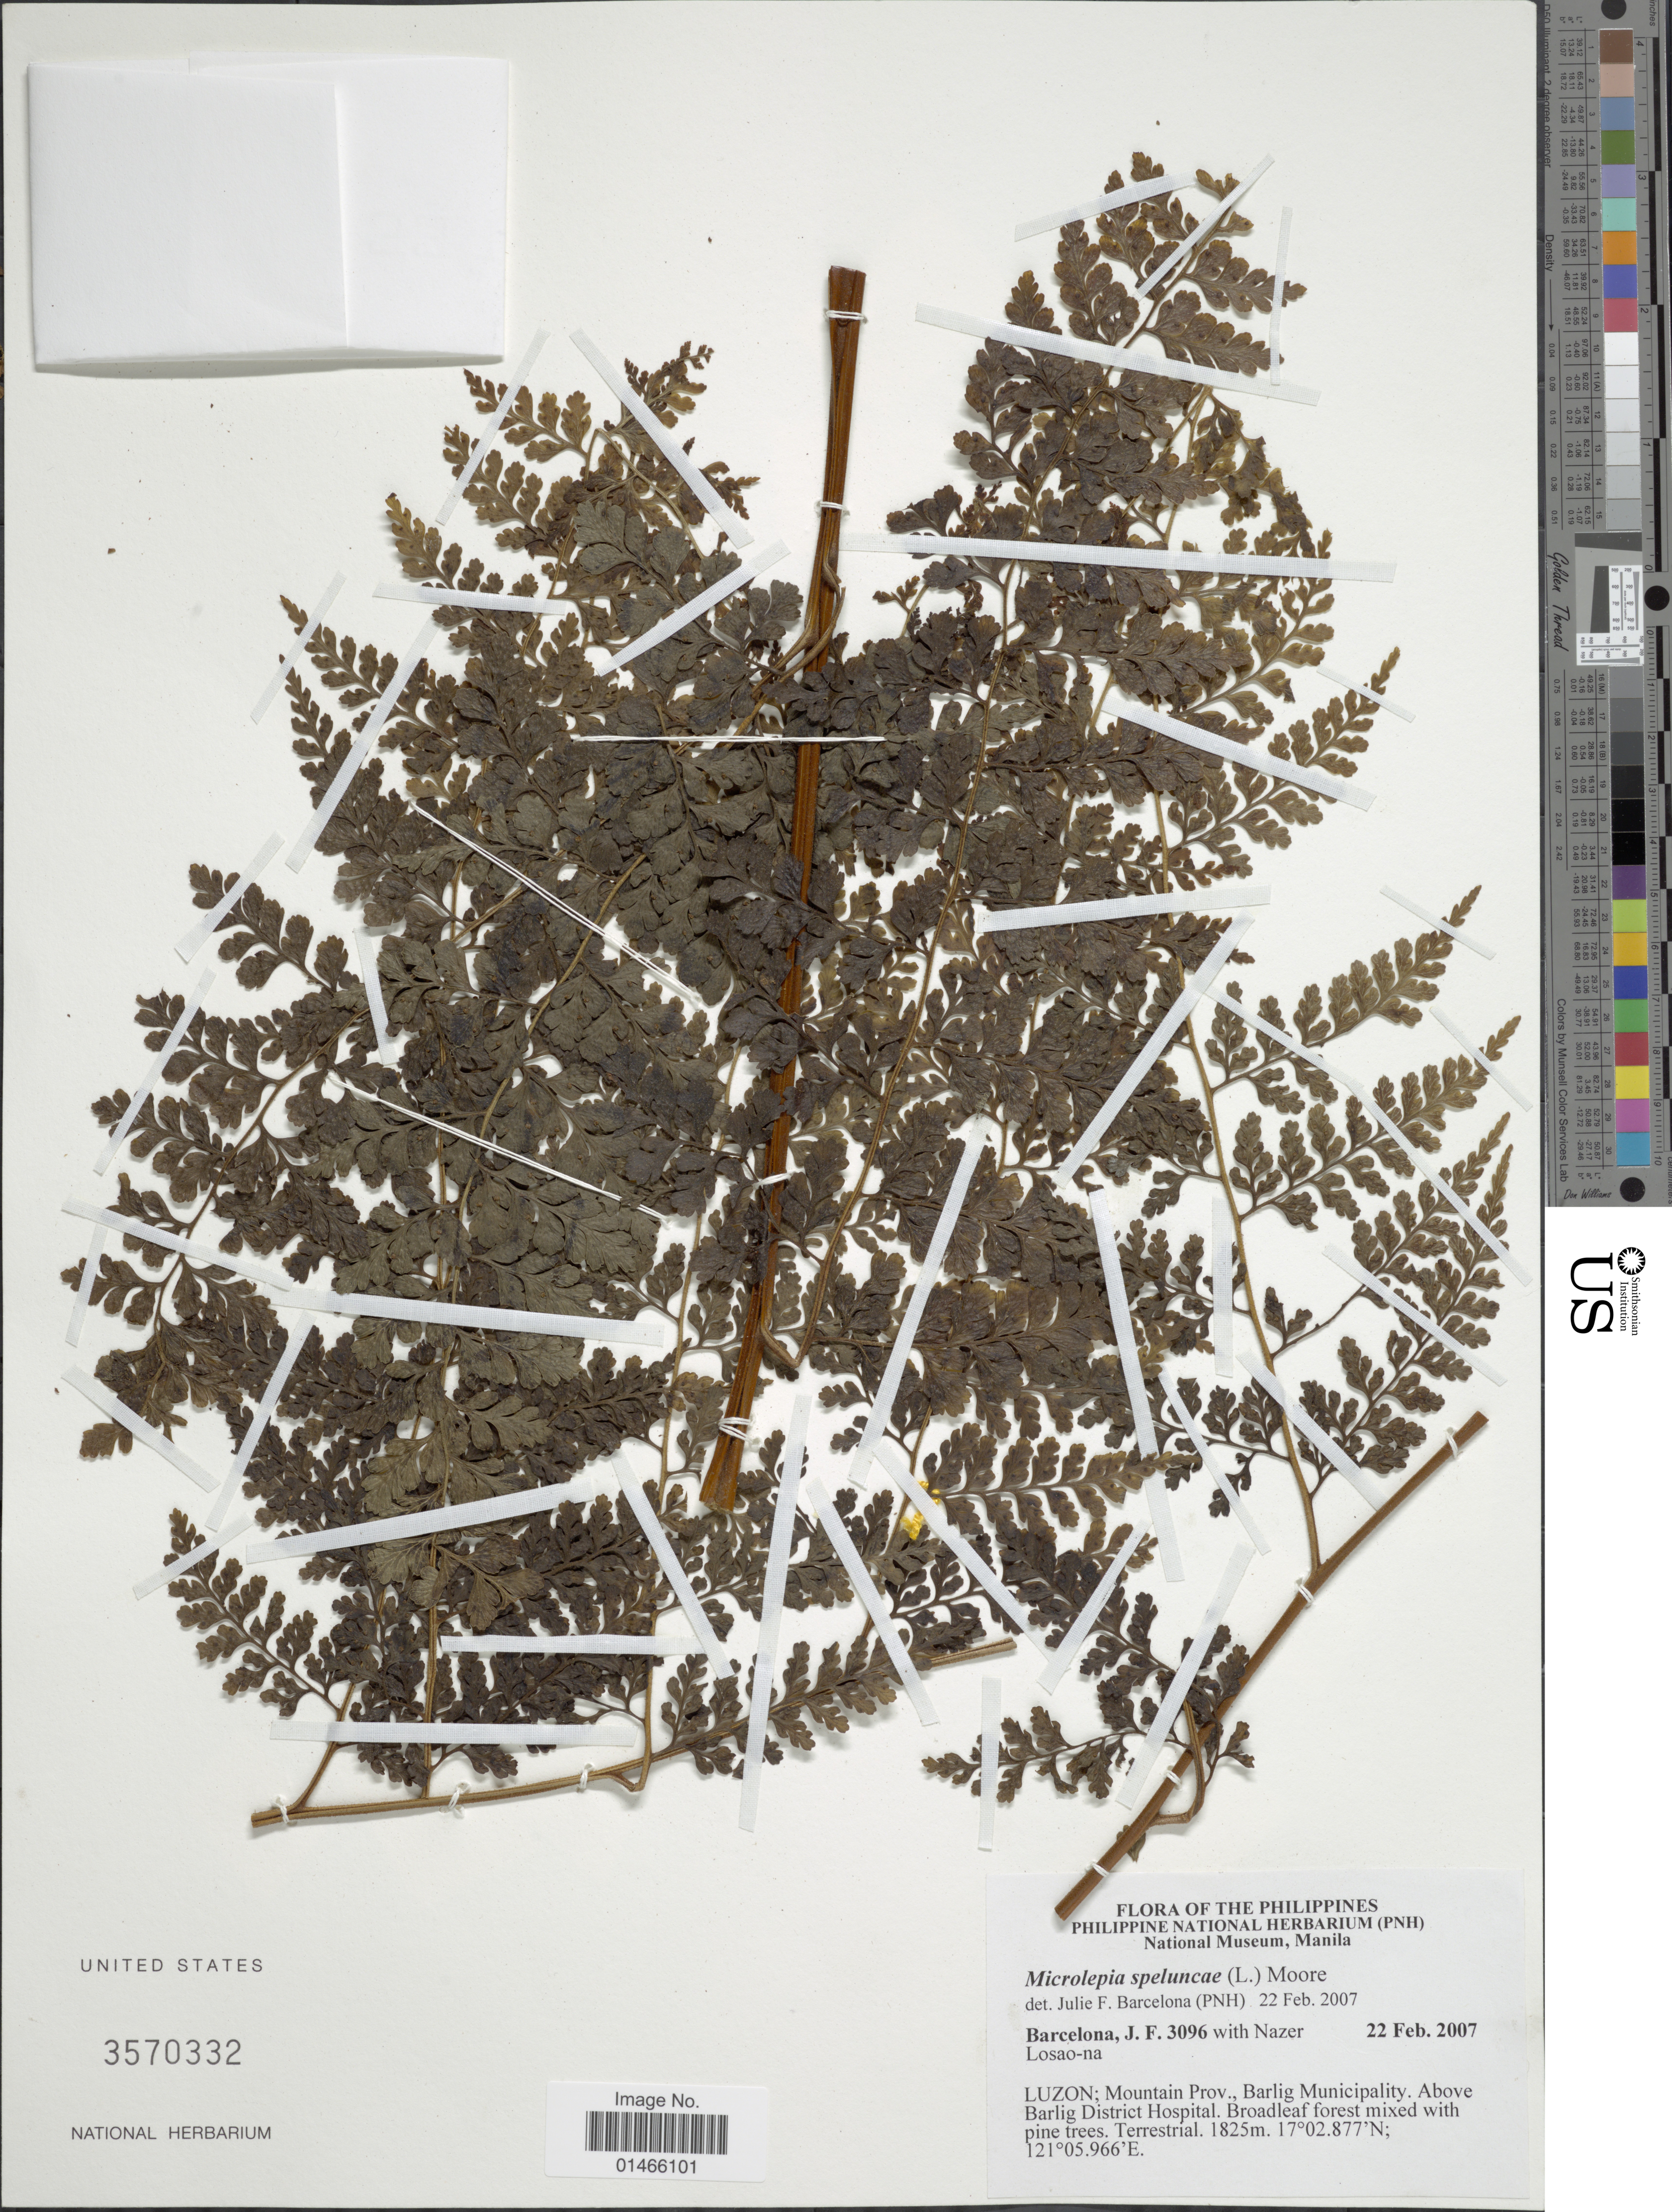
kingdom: Plantae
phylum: Tracheophyta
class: Polypodiopsida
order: Polypodiales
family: Dennstaedtiaceae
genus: Microlepia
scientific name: Microlepia speluncae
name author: (L.) T. Moore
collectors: J. F. Barcelona & N. Losao-na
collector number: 3096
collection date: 2007-02-22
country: Philippines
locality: Luzon: Mountain Prov., Barlig Municipality, Above Barlig District Hospital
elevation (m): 1825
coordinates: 17 02.877 N, 121 05.966 E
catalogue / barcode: US 3570332